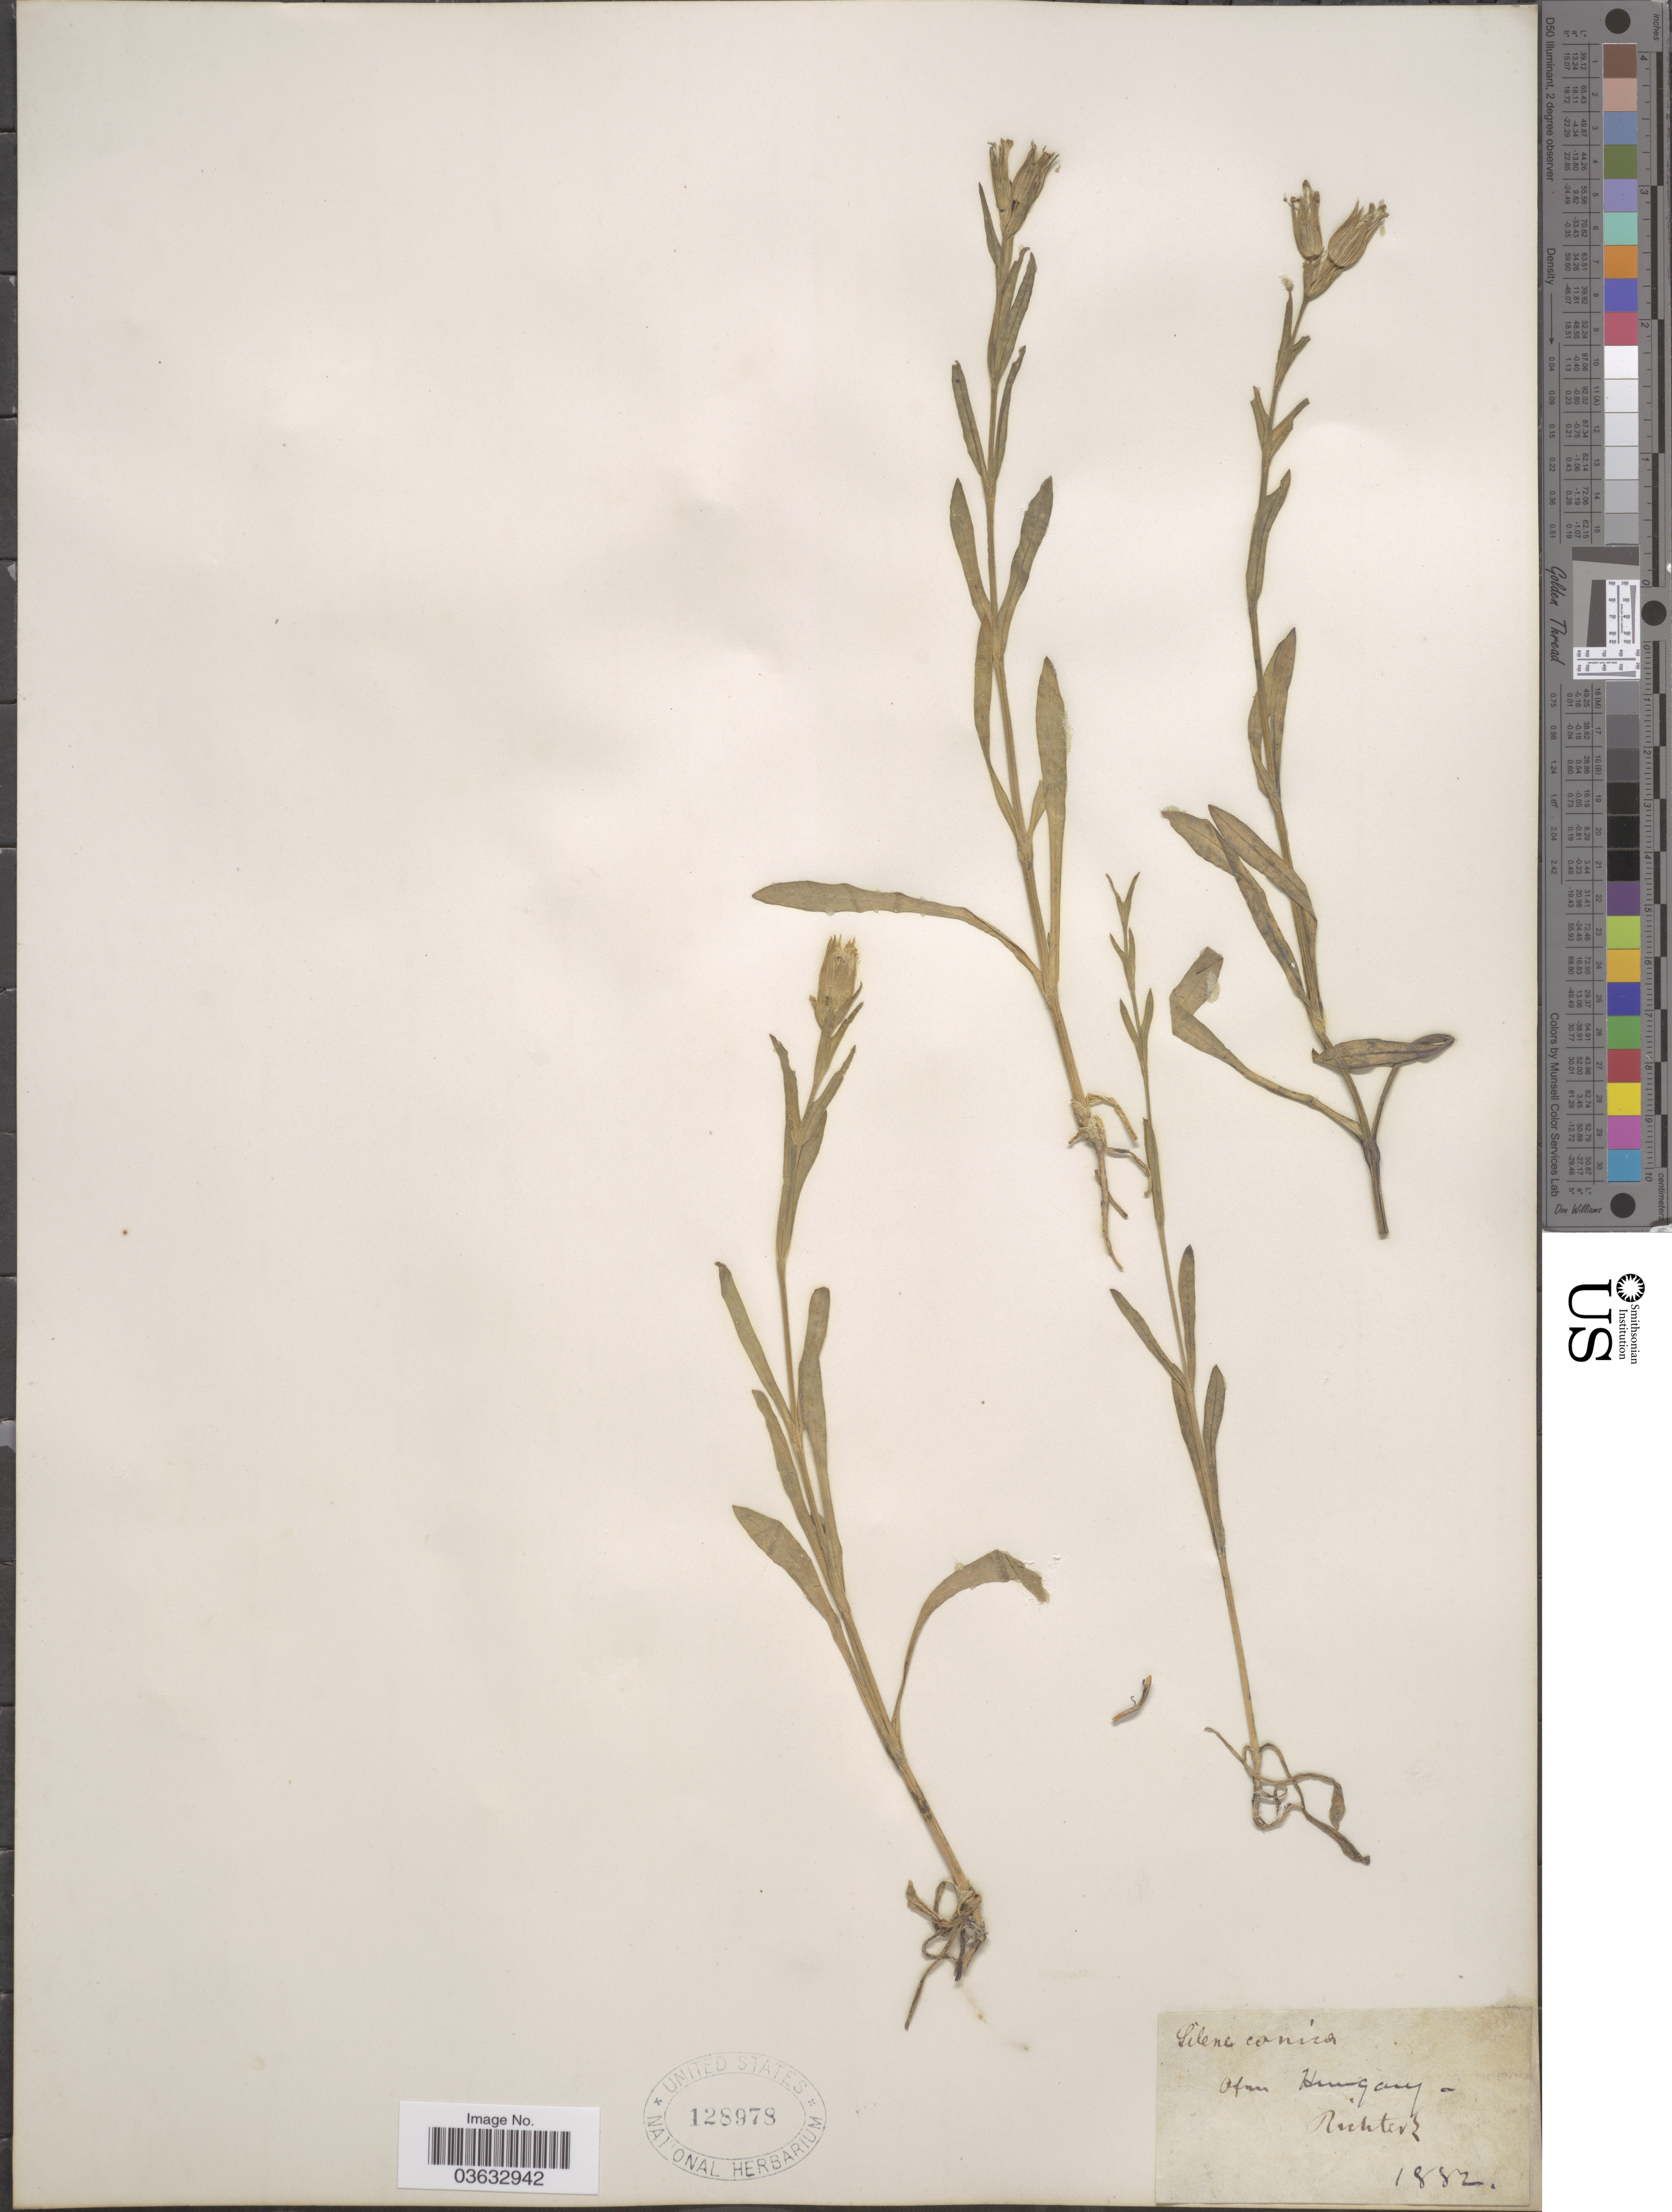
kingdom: Plantae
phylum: Tracheophyta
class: Magnoliopsida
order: Caryophyllales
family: Caryophyllaceae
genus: Silene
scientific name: Silene conica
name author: L.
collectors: -- Richter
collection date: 1882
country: Hungary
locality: Ofan.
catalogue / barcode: US 128978